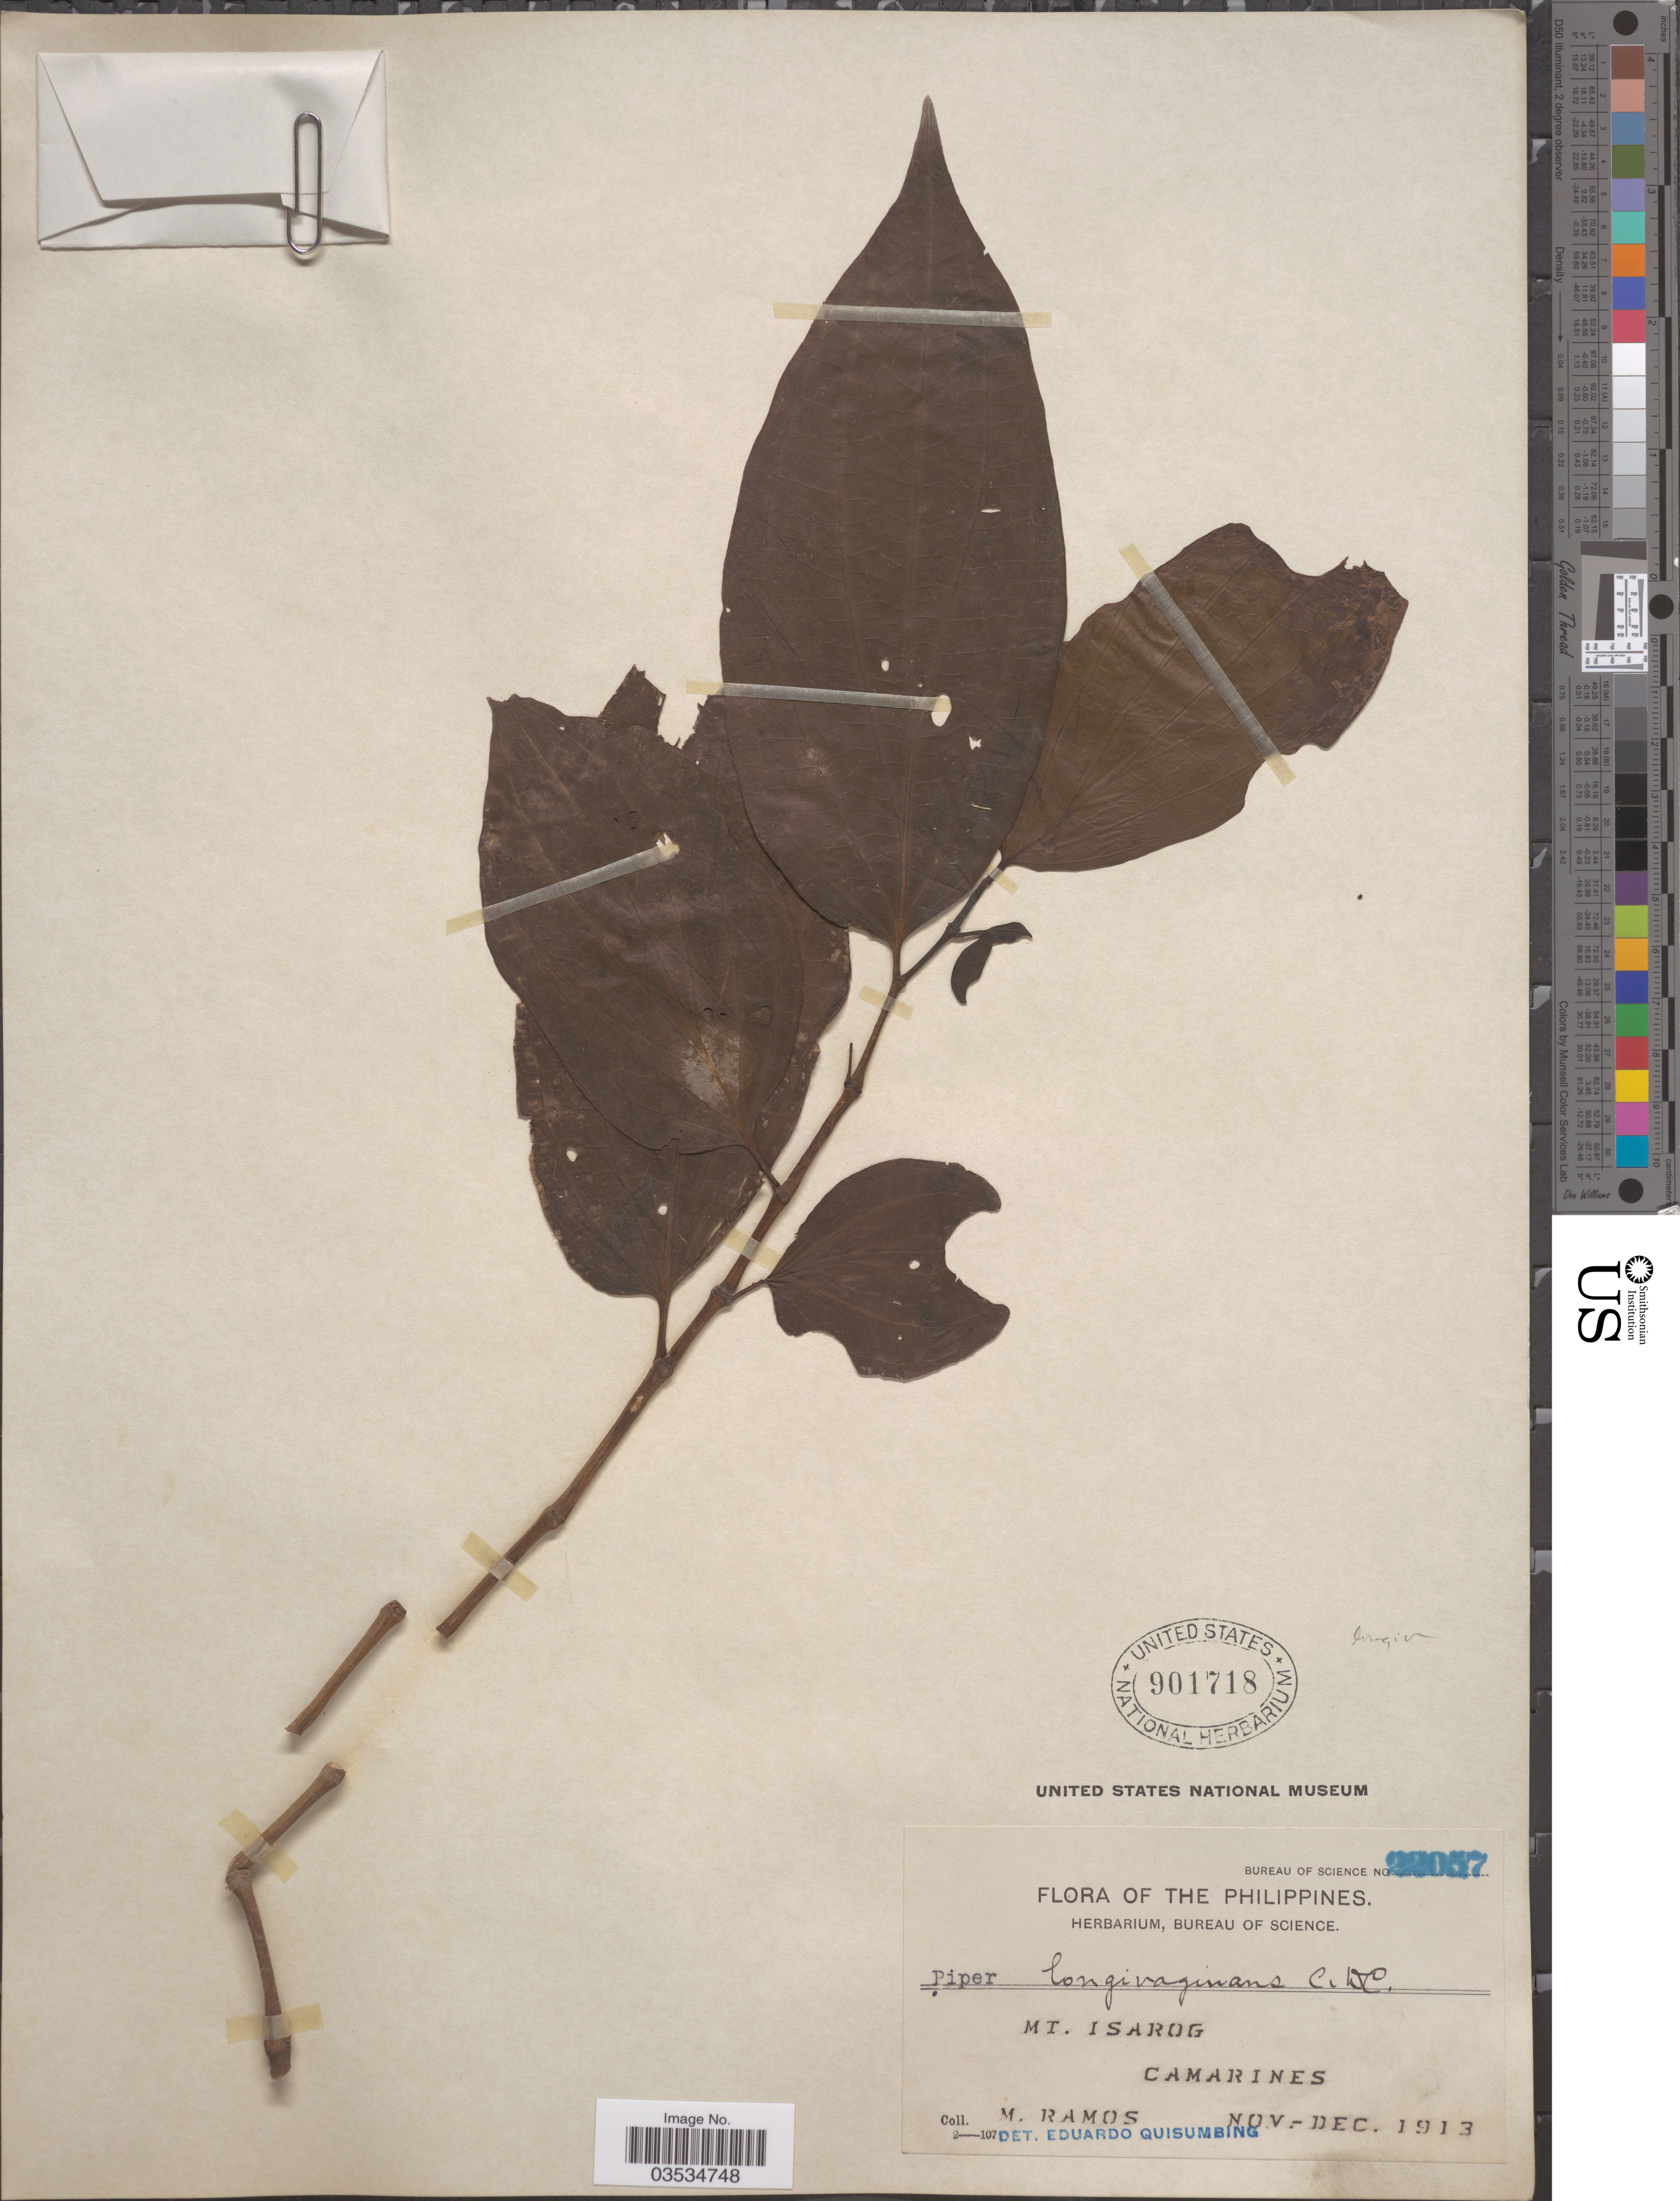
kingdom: Plantae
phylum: Tracheophyta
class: Magnoliopsida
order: Piperales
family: Piperaceae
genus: Piper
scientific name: Piper longivaginans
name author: C. DC.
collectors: M. Ramos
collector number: Bureau of Science 22057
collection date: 1913-11/1913-12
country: Philippines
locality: Mt. Isarog. Camarines.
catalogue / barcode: US 901718